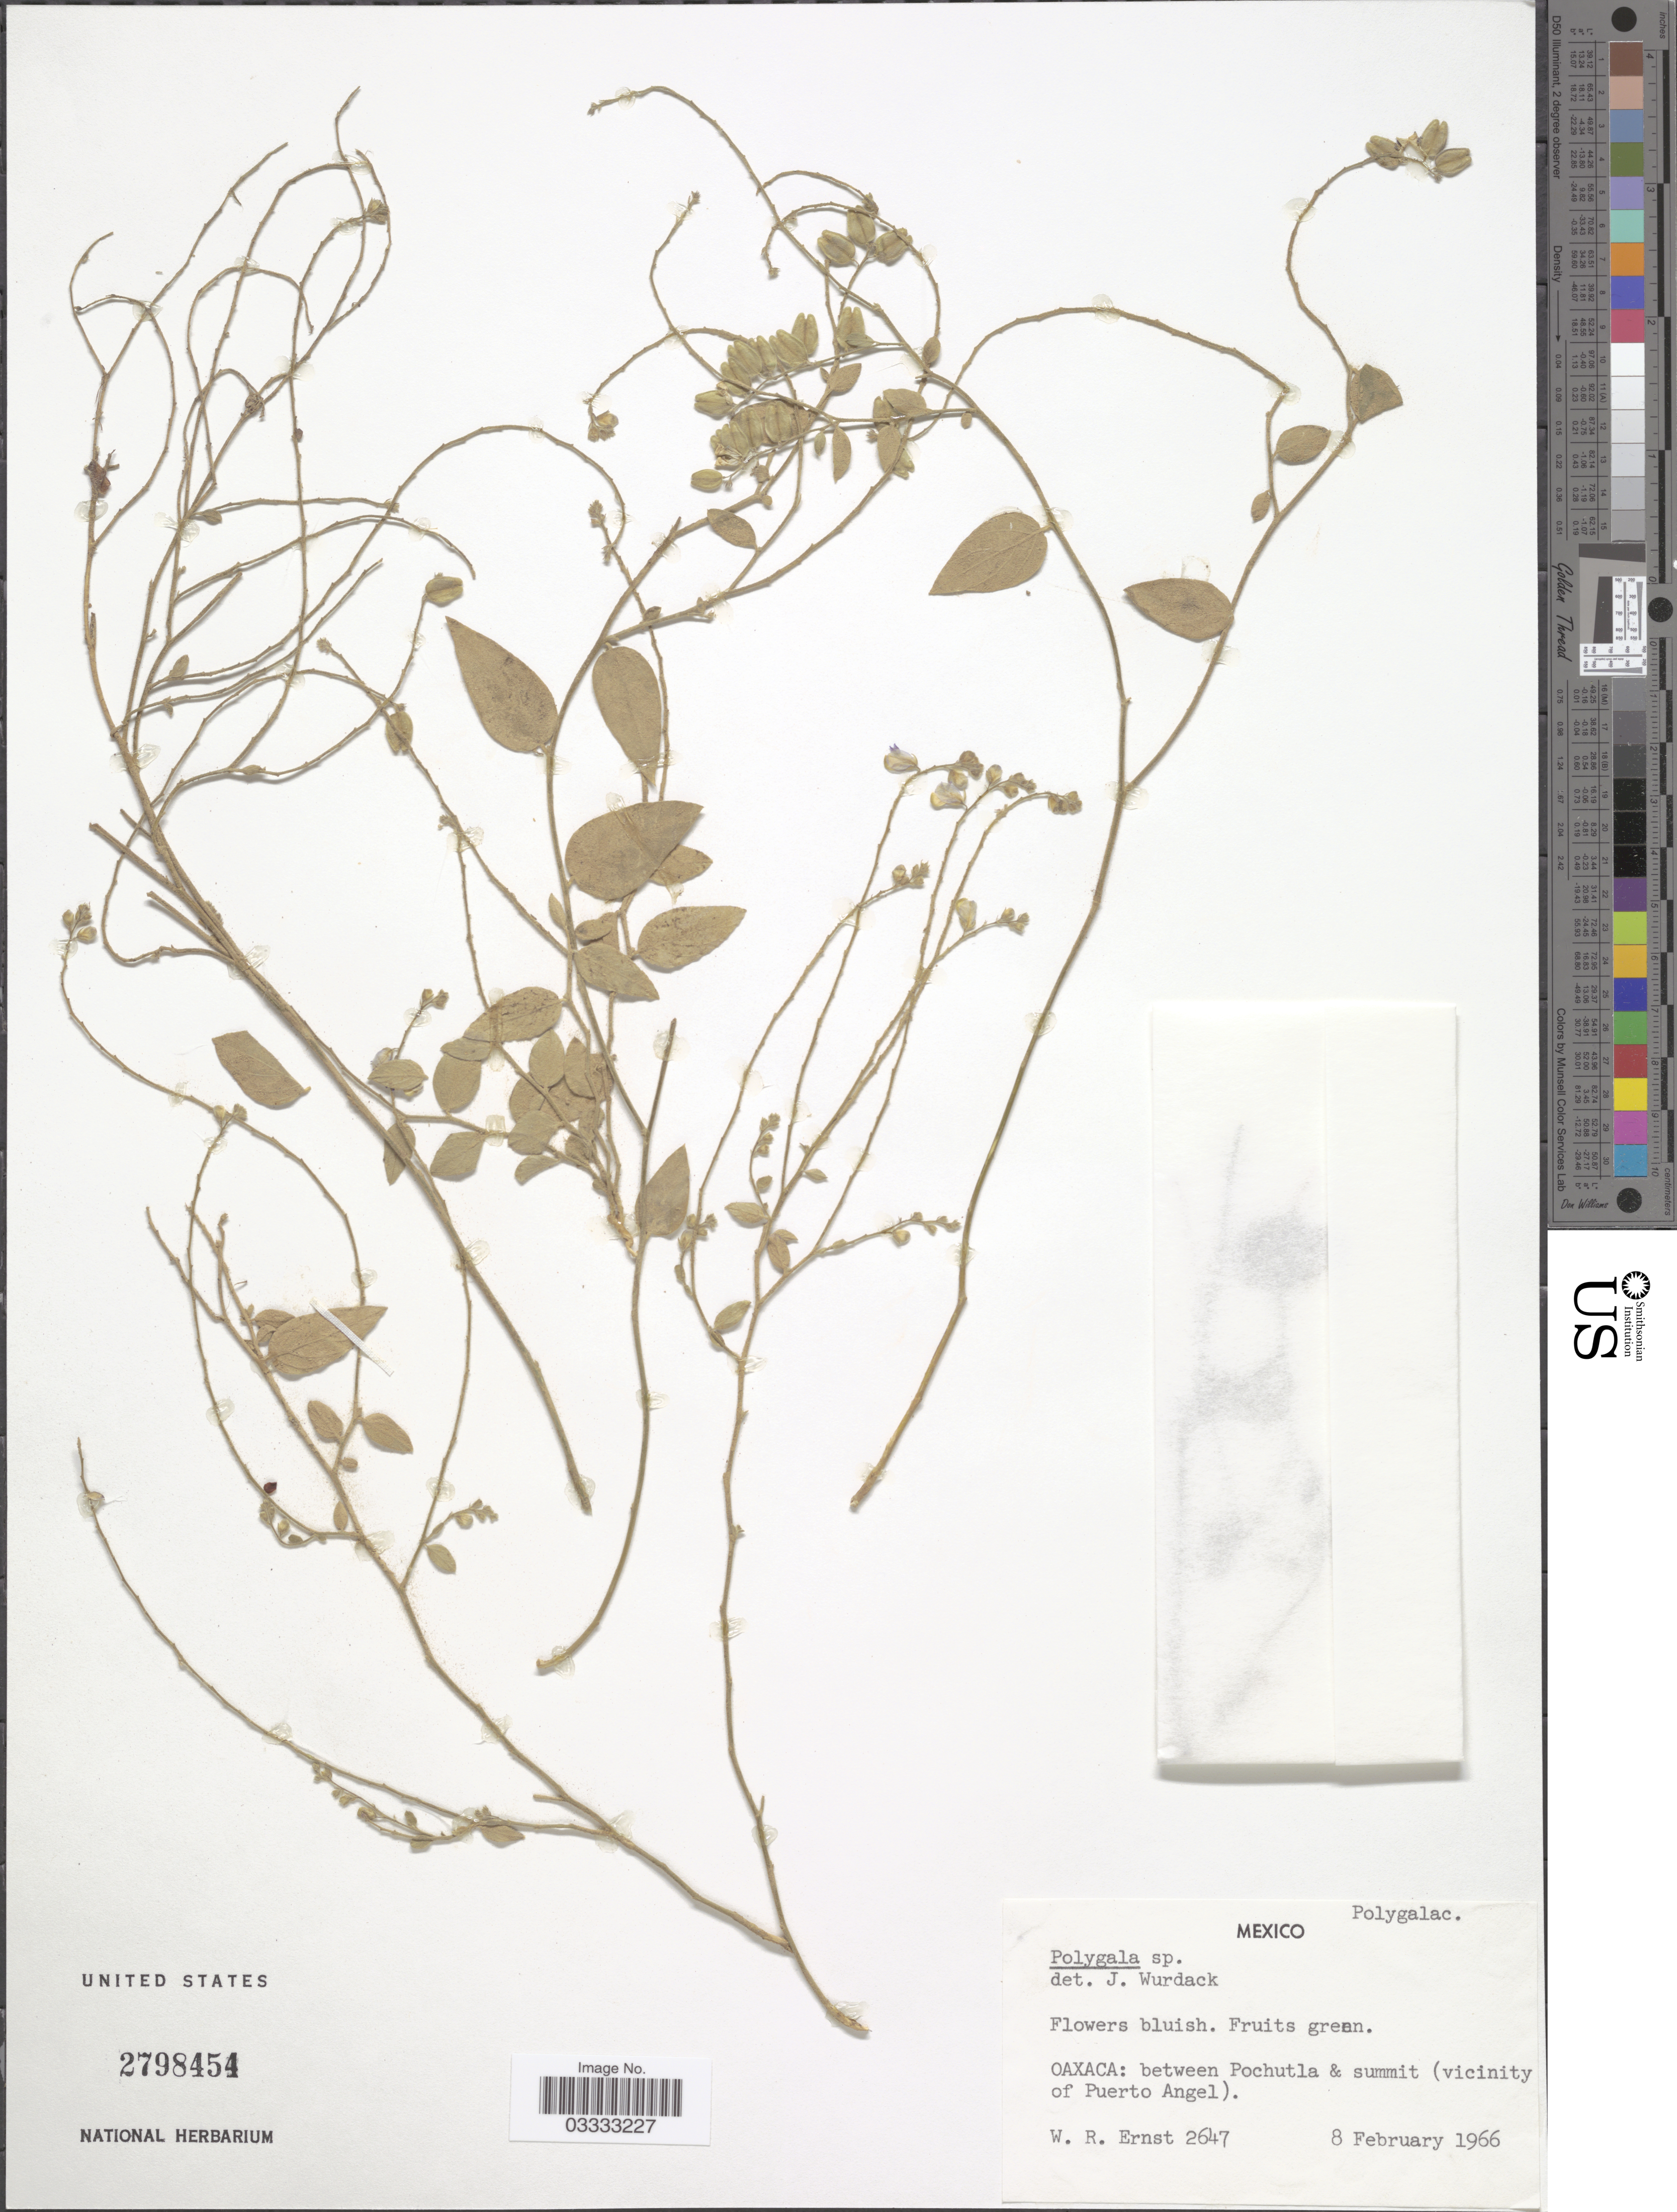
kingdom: Plantae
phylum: Tracheophyta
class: Magnoliopsida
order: Fabales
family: Polygalaceae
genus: Polygala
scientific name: Polygala sp.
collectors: W. R. Ernst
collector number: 2647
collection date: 1966-02-08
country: Mexico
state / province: Oaxaca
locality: Between Pochutla & summit (vicinity of Puerto Angel).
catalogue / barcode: US 2798454